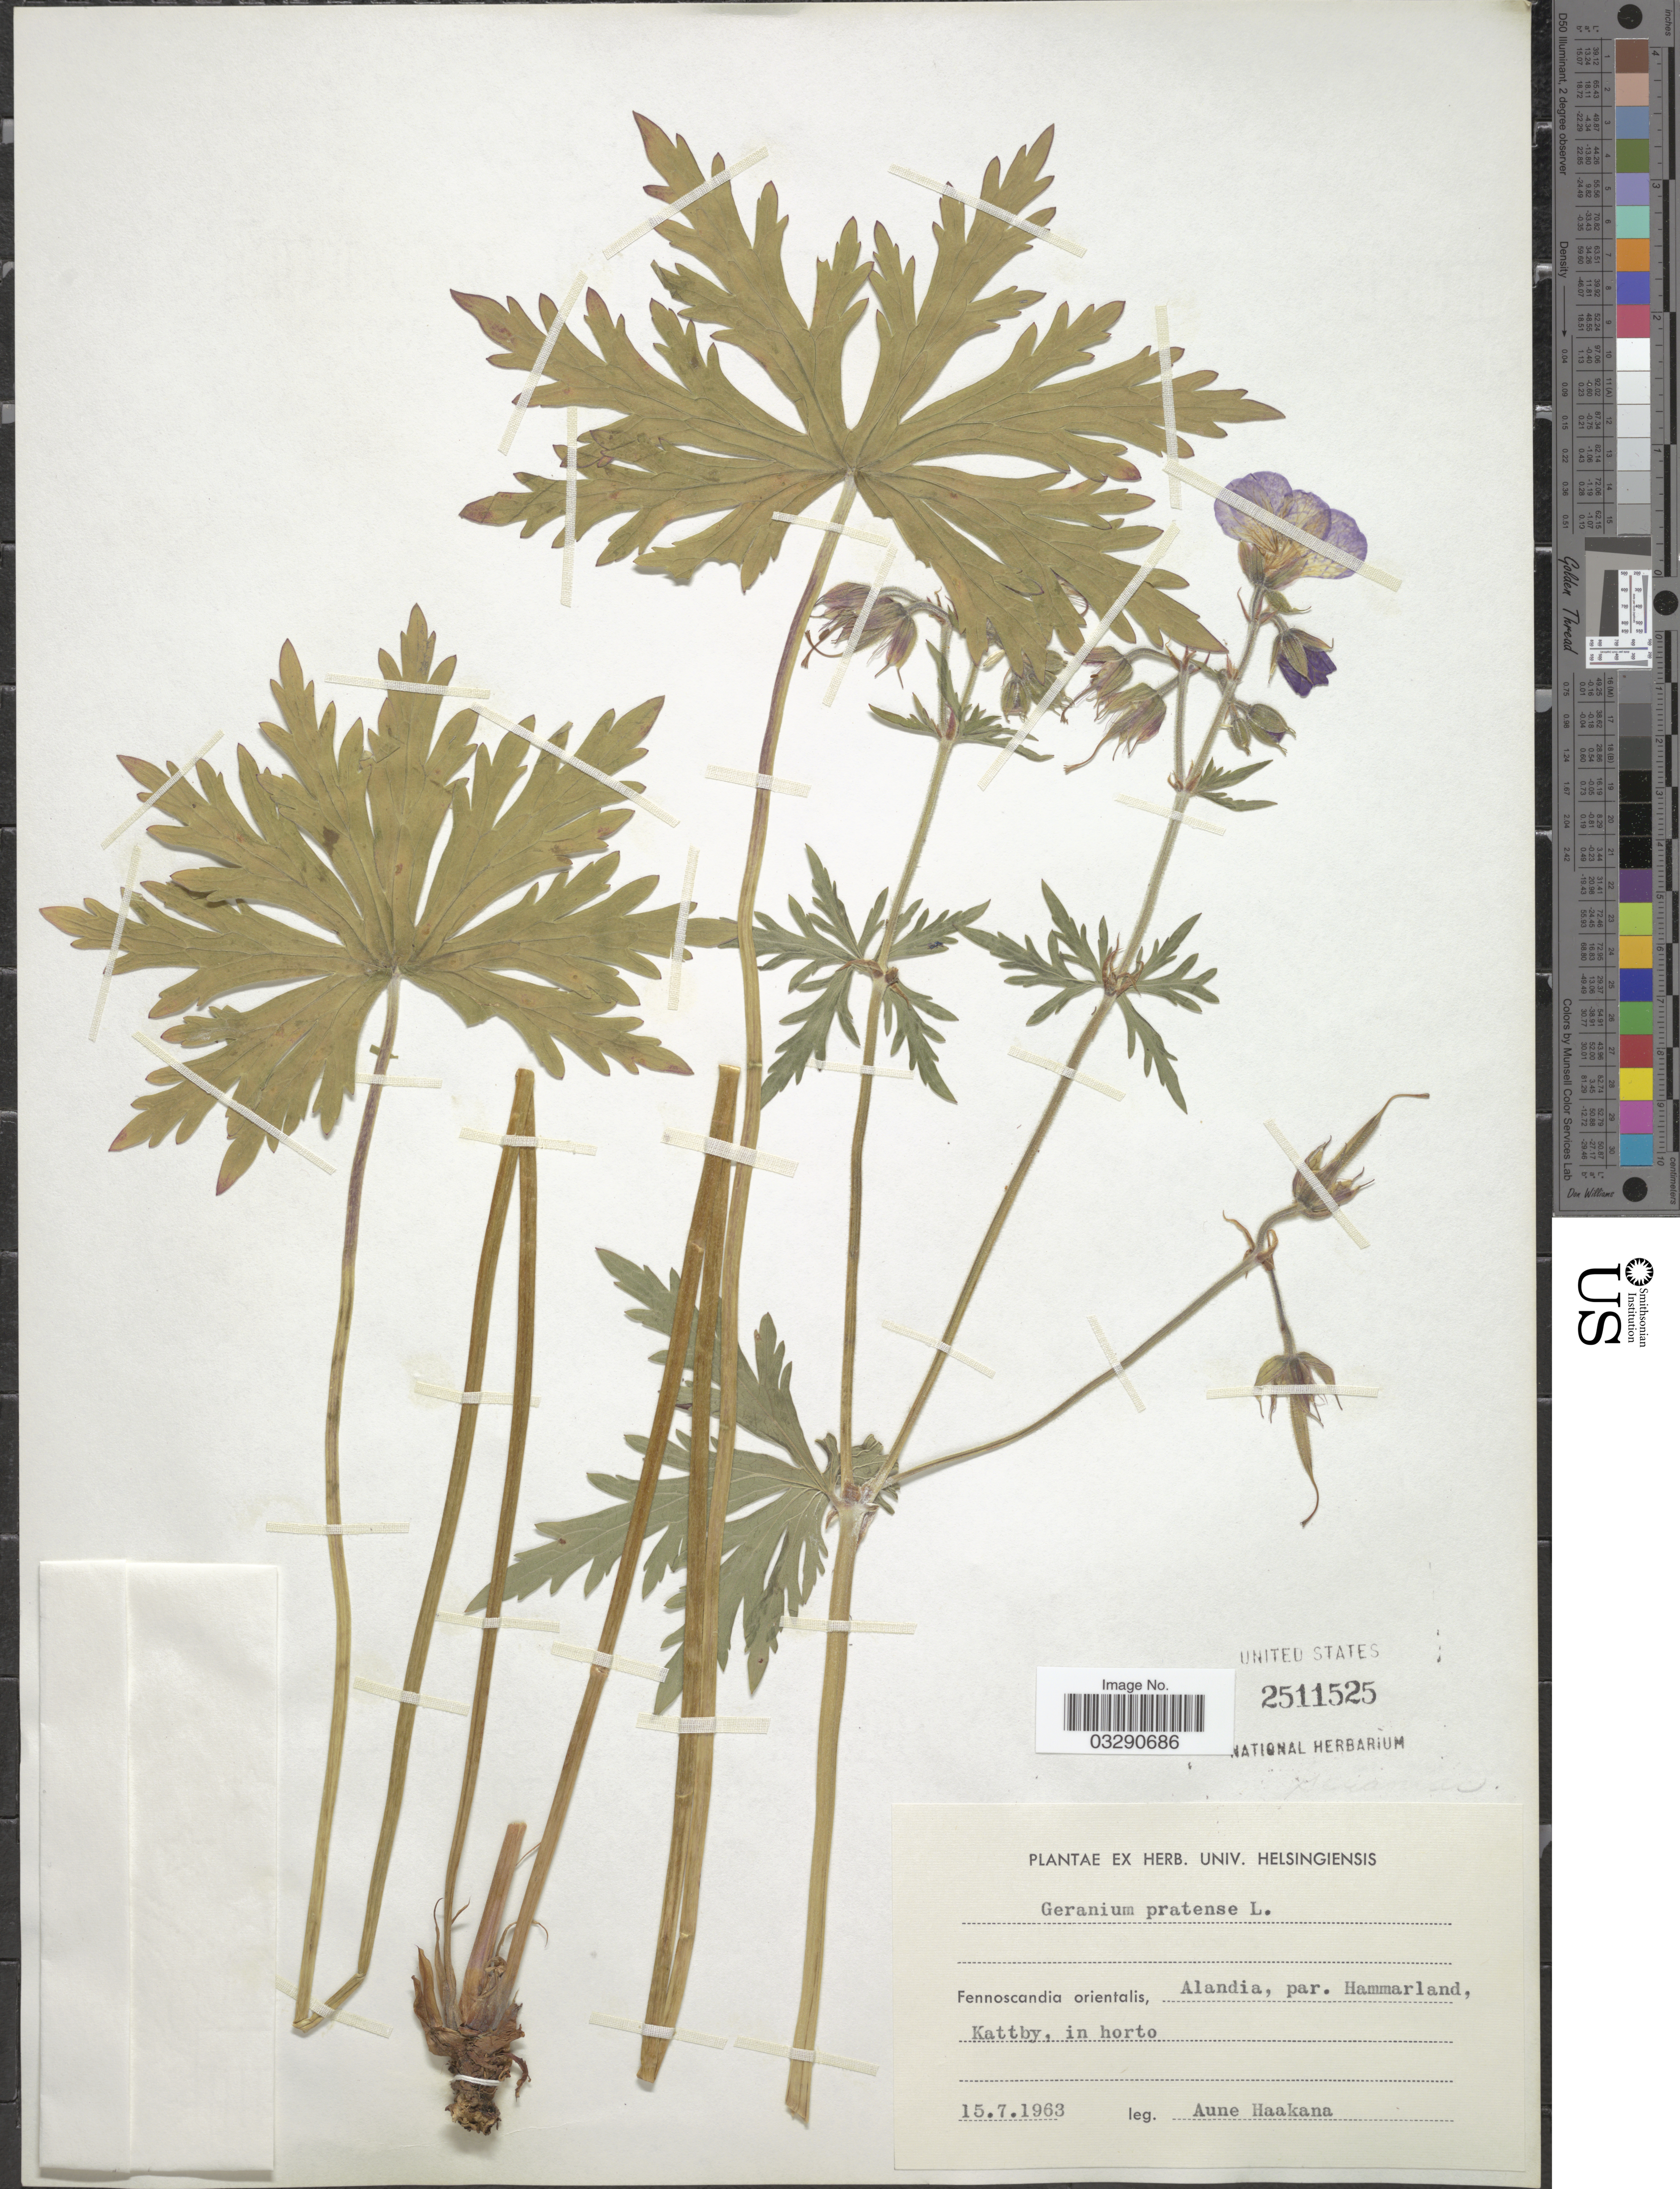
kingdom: Plantae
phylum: Tracheophyta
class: Magnoliopsida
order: Geraniales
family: Geraniaceae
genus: Geranium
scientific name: Geranium pratense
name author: L.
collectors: A. Haakana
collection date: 1963-07-15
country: Finland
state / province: Ahvenanmaa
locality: Fennoscandia orientalis, Alandia, par. Hammarland, Kattby, in horto.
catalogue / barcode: US 2511525